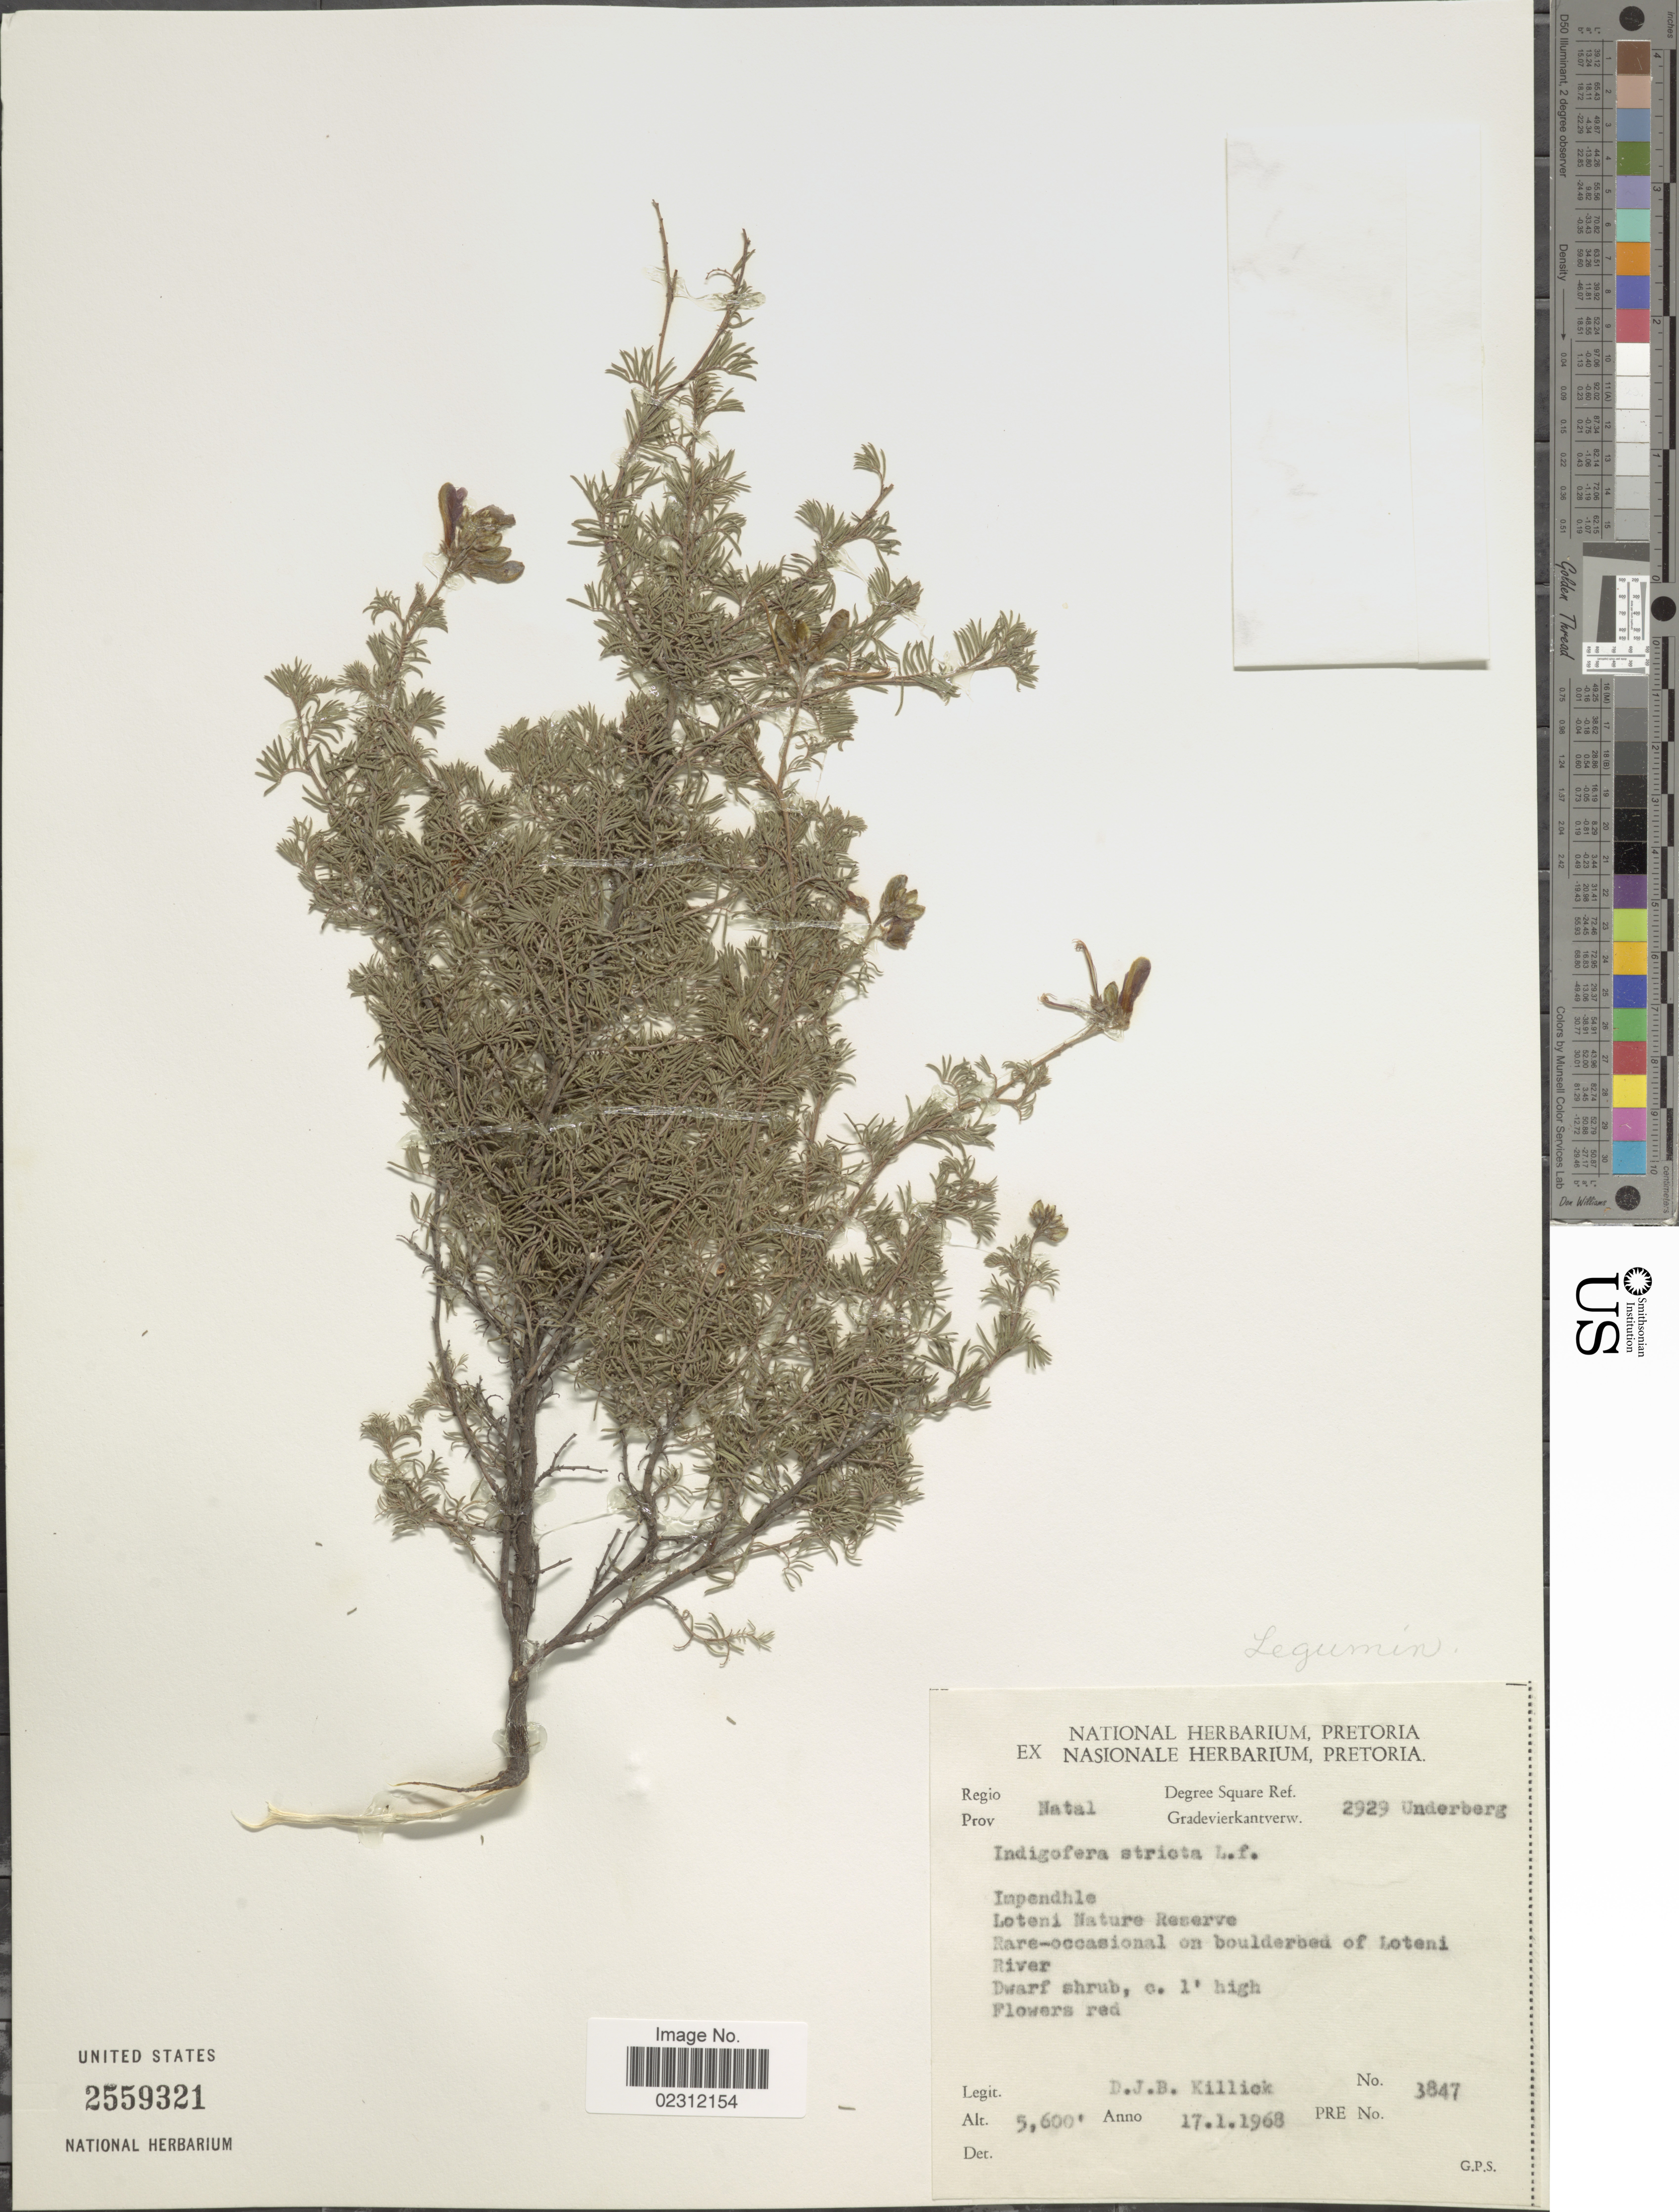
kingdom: Plantae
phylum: Tracheophyta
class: Magnoliopsida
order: Fabales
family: Fabaceae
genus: Indigofera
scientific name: Indigofera stricta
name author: L. f.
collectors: D. Killick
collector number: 3847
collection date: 1968-01-17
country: South Africa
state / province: KwaZulu-Natal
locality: Natal,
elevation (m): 1707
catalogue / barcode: US 2559321